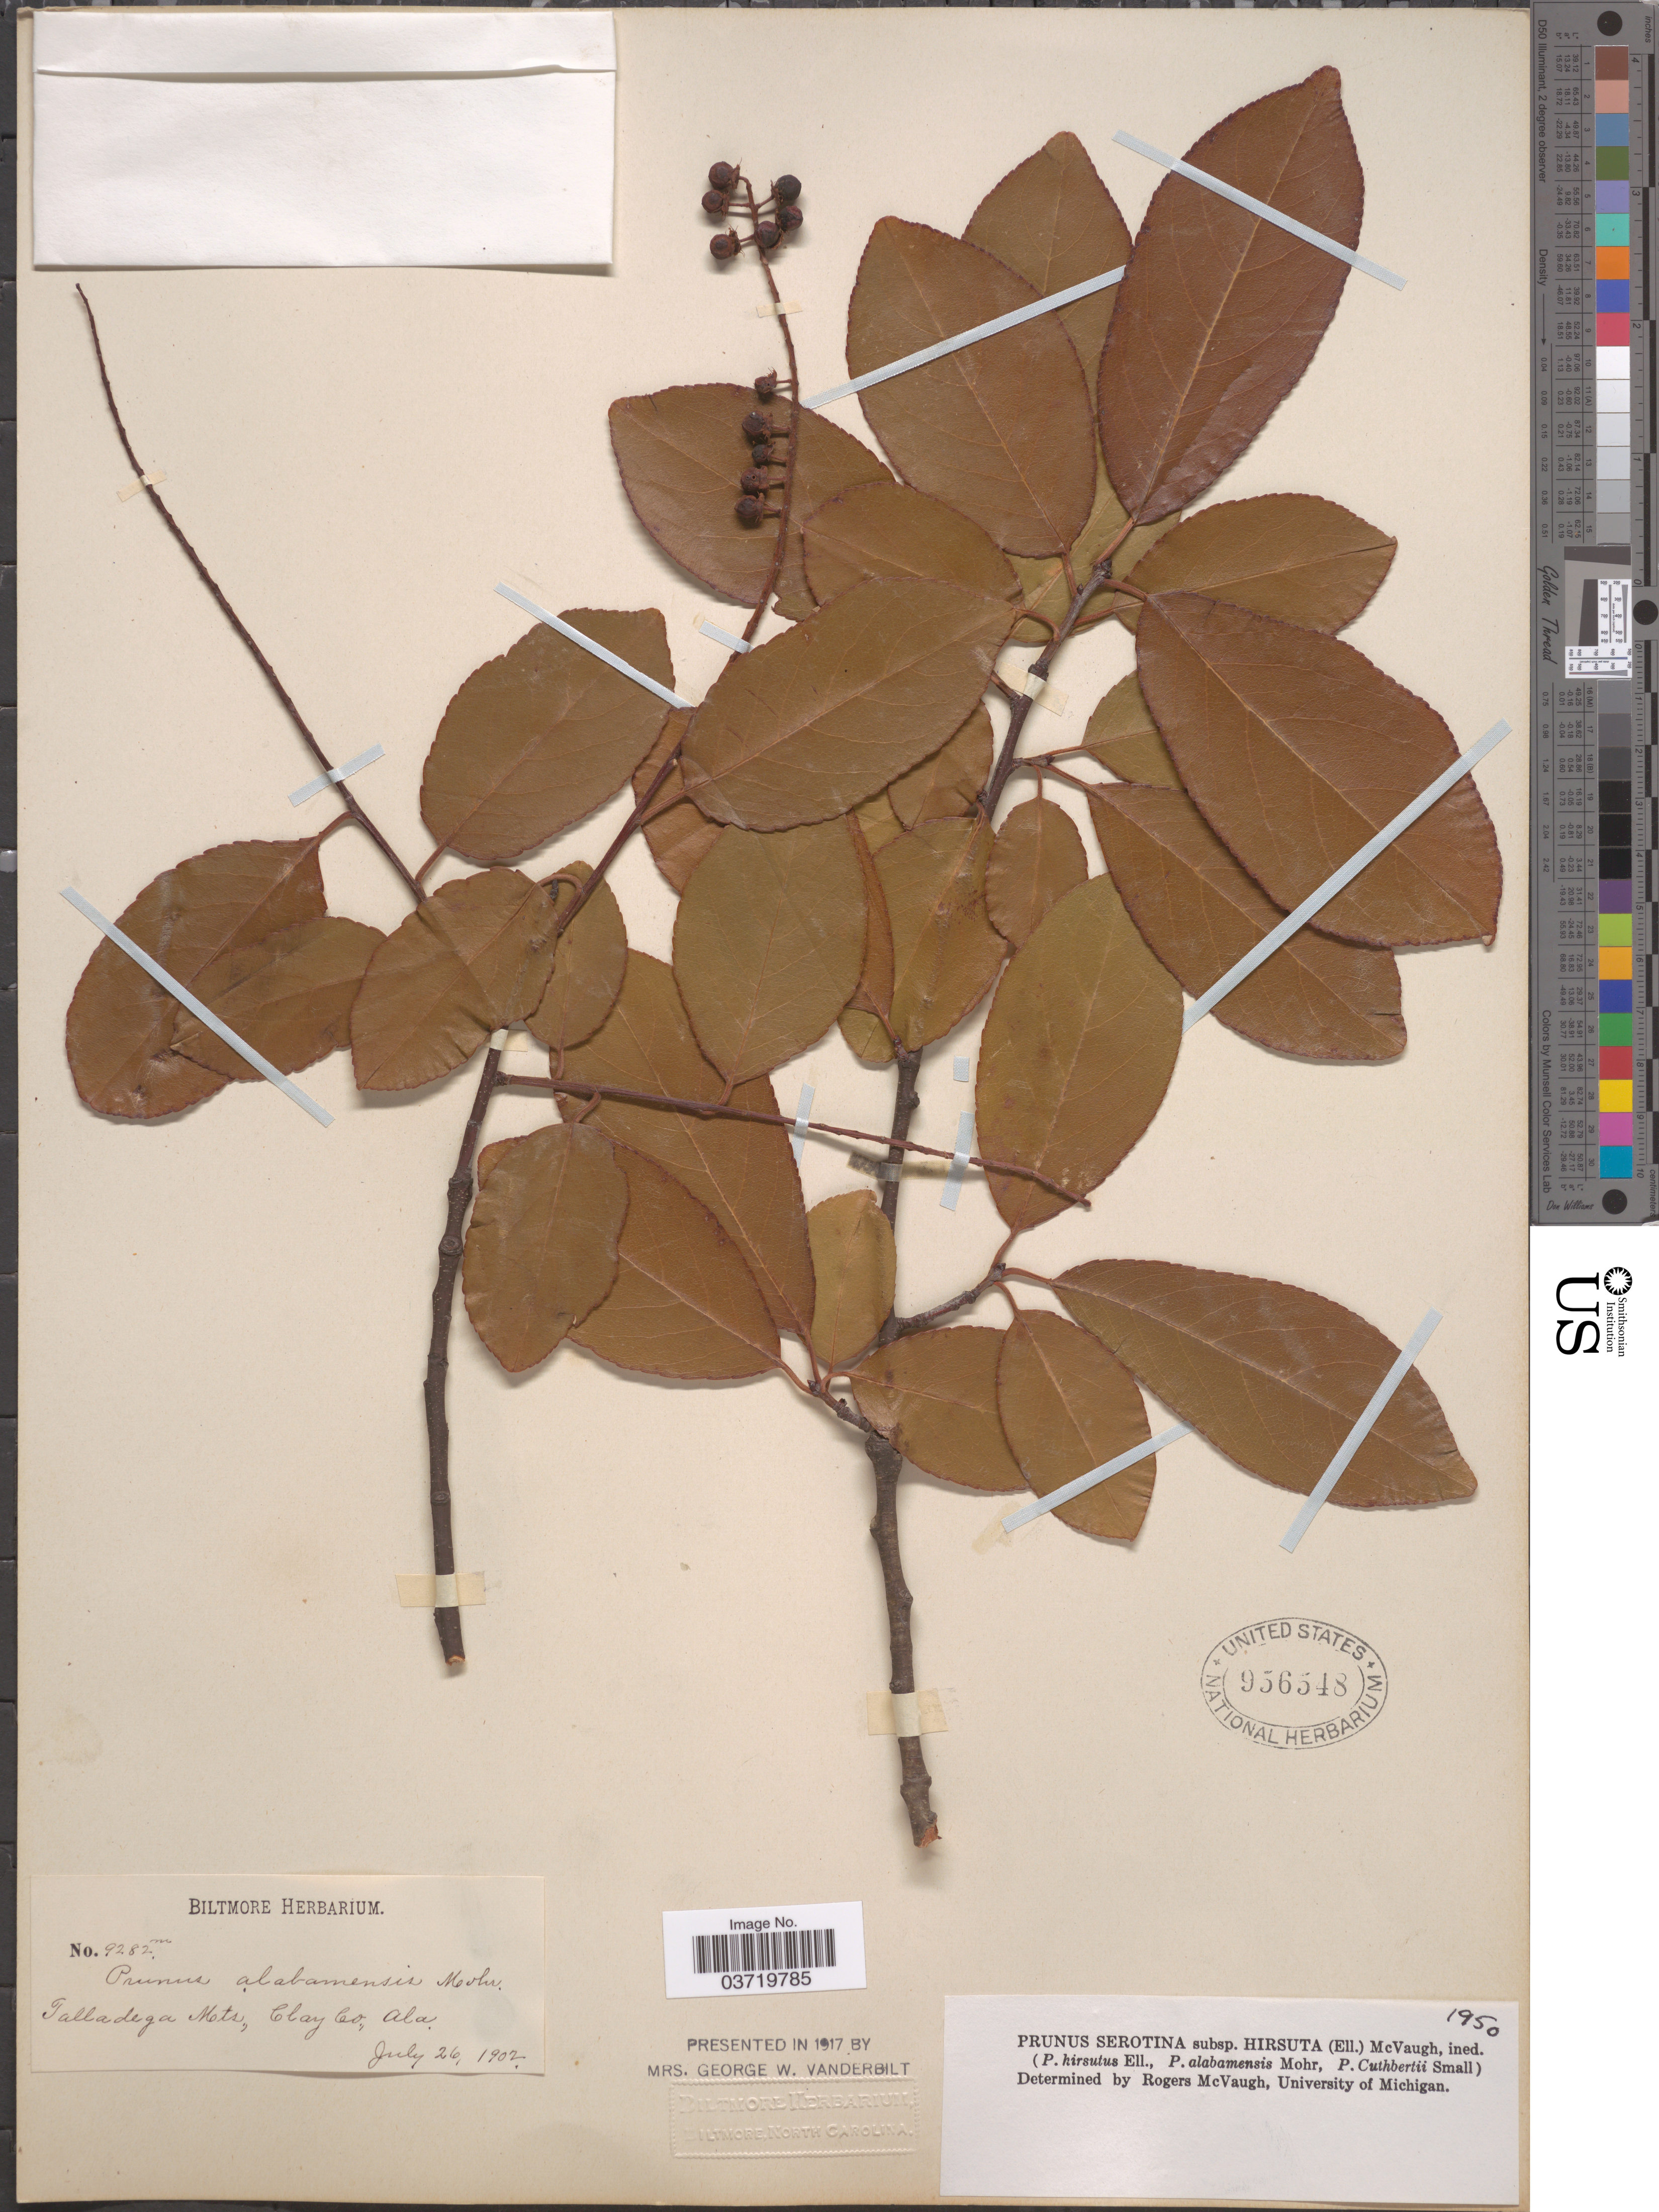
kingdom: Plantae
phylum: Tracheophyta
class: Magnoliopsida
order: Rosales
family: Rosaceae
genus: Prunus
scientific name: Prunus serotina var. serotina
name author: Ehrh.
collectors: ex herb. Biltmore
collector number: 9282m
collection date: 1902-07-26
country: United States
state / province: Alabama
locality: Talladega Mts., Clay Co.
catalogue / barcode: US 956548